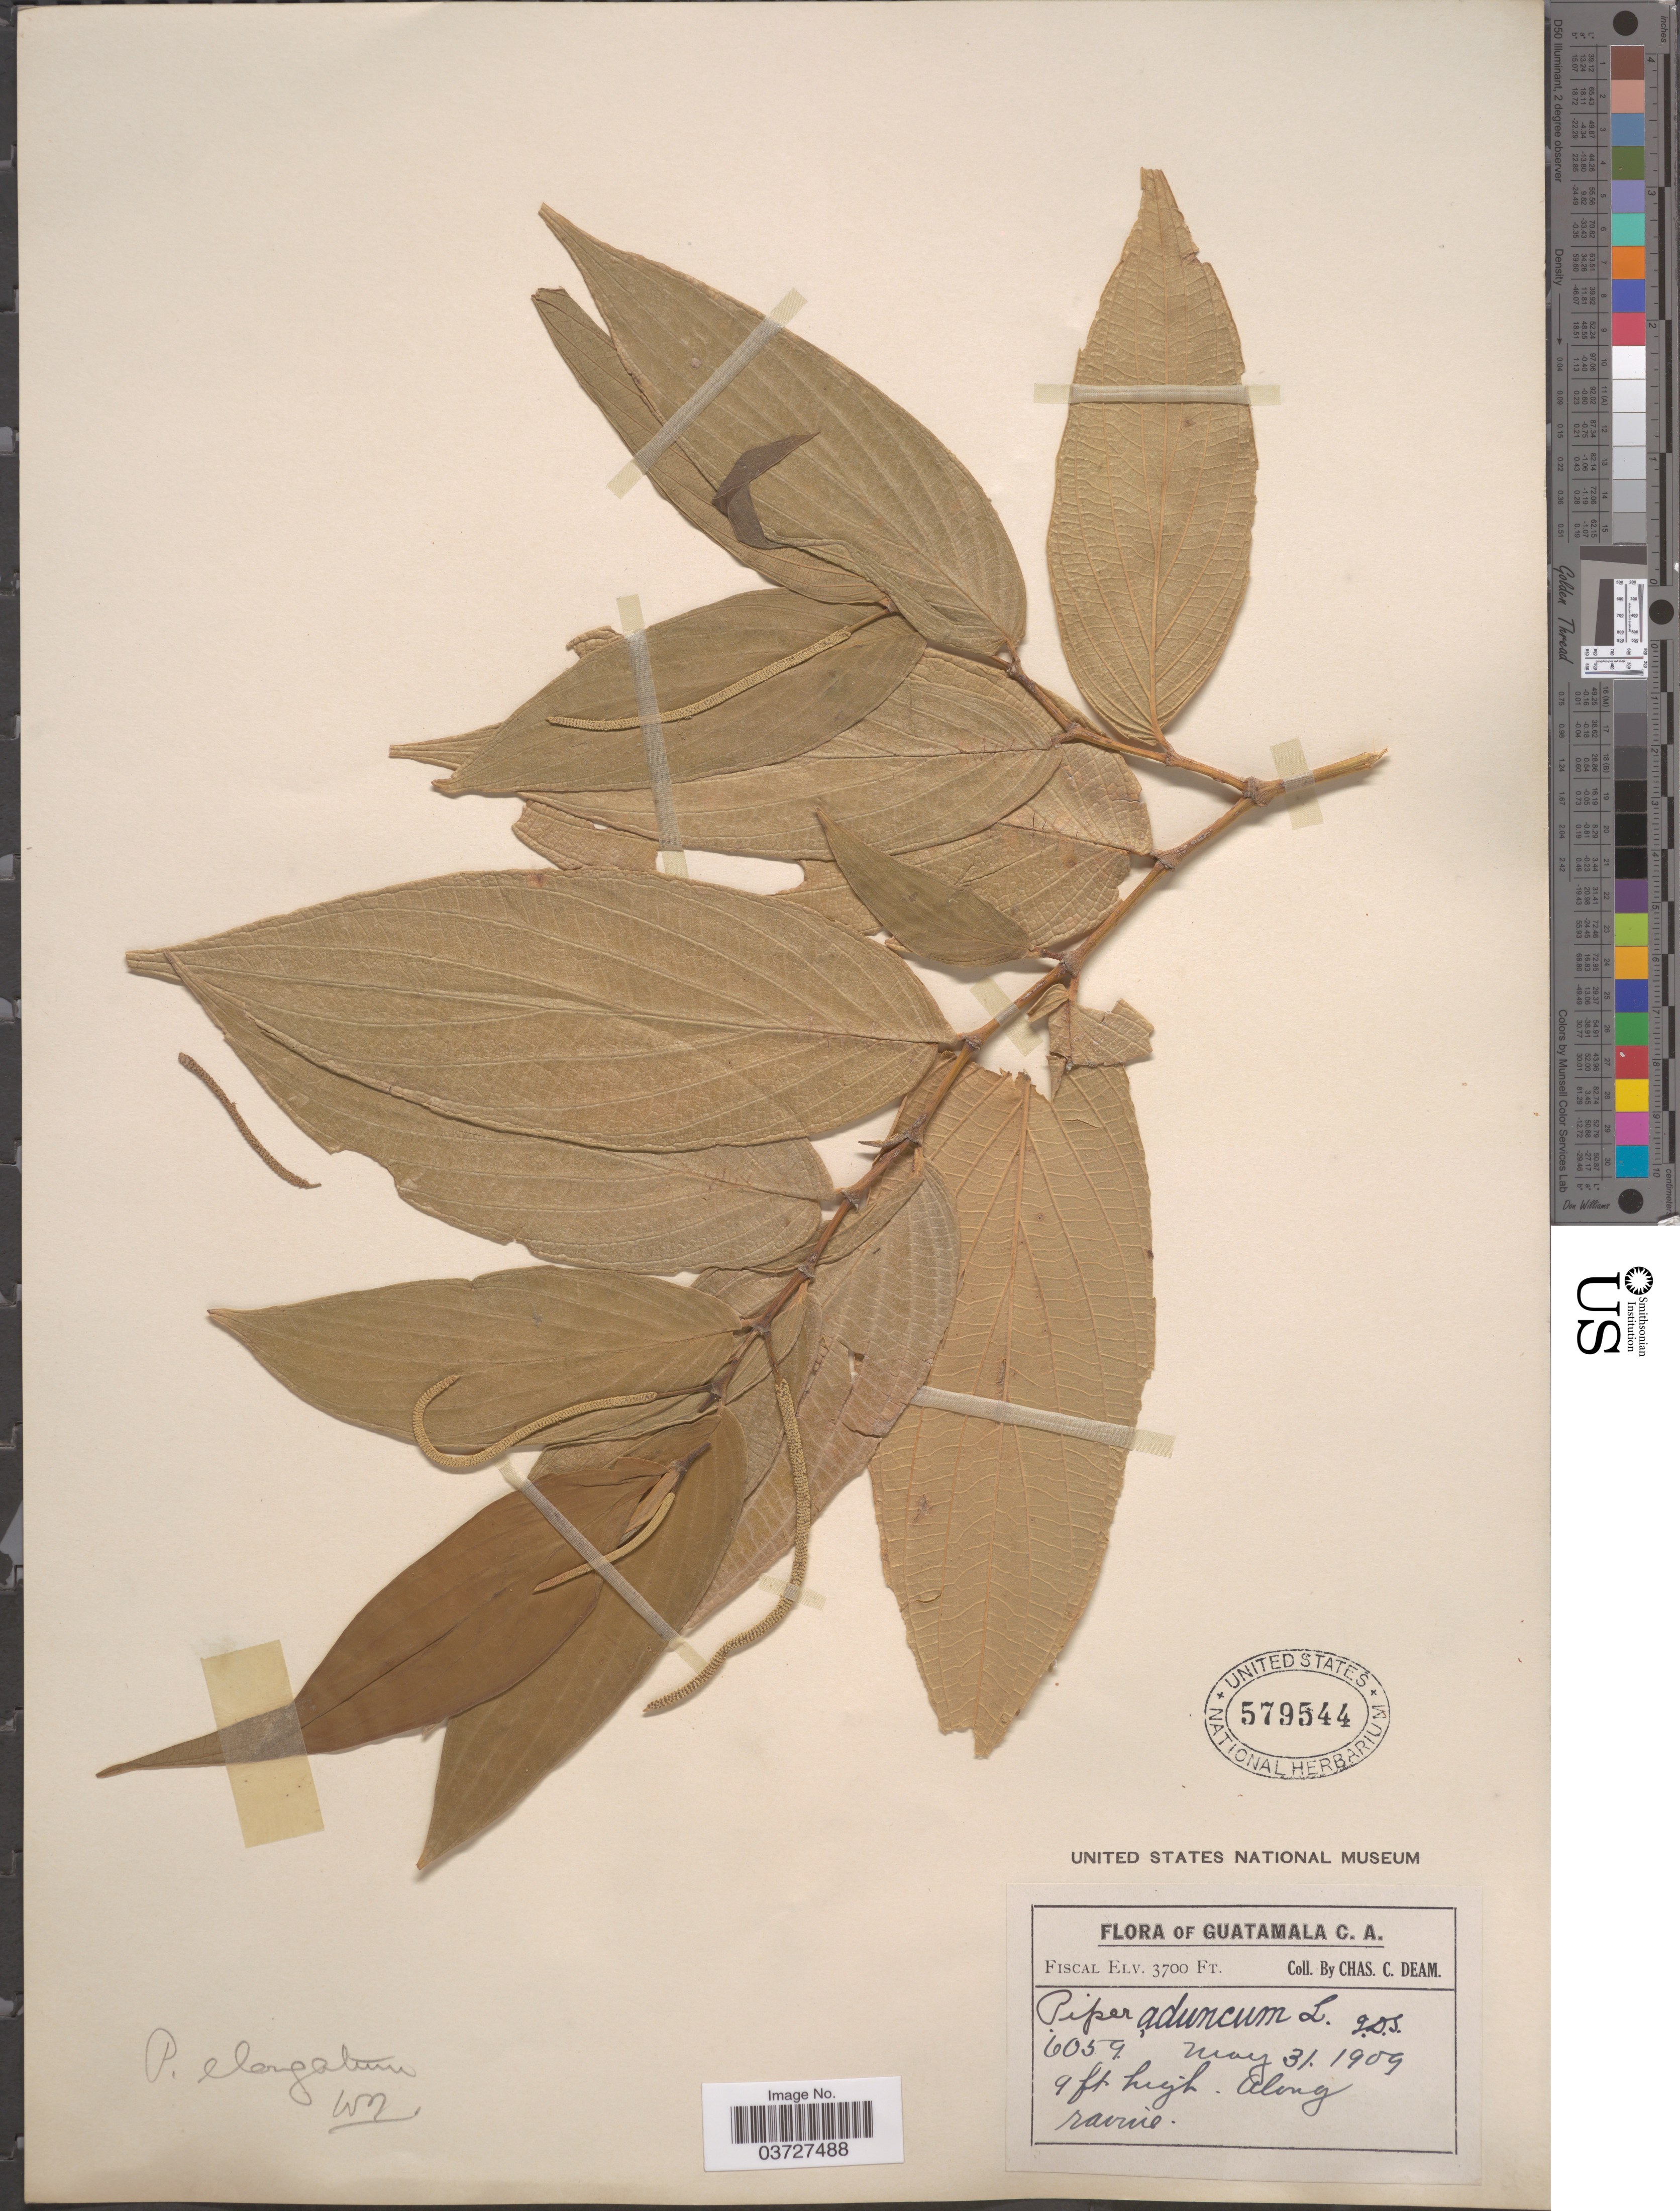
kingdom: Plantae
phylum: Tracheophyta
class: Magnoliopsida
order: Piperales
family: Piperaceae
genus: Piper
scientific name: Piper elongatum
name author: Vahl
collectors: C. C. Deam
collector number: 6059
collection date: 1909-05-31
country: Guatemala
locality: Fiscal. Along ravine.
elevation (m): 1128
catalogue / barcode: US 579544